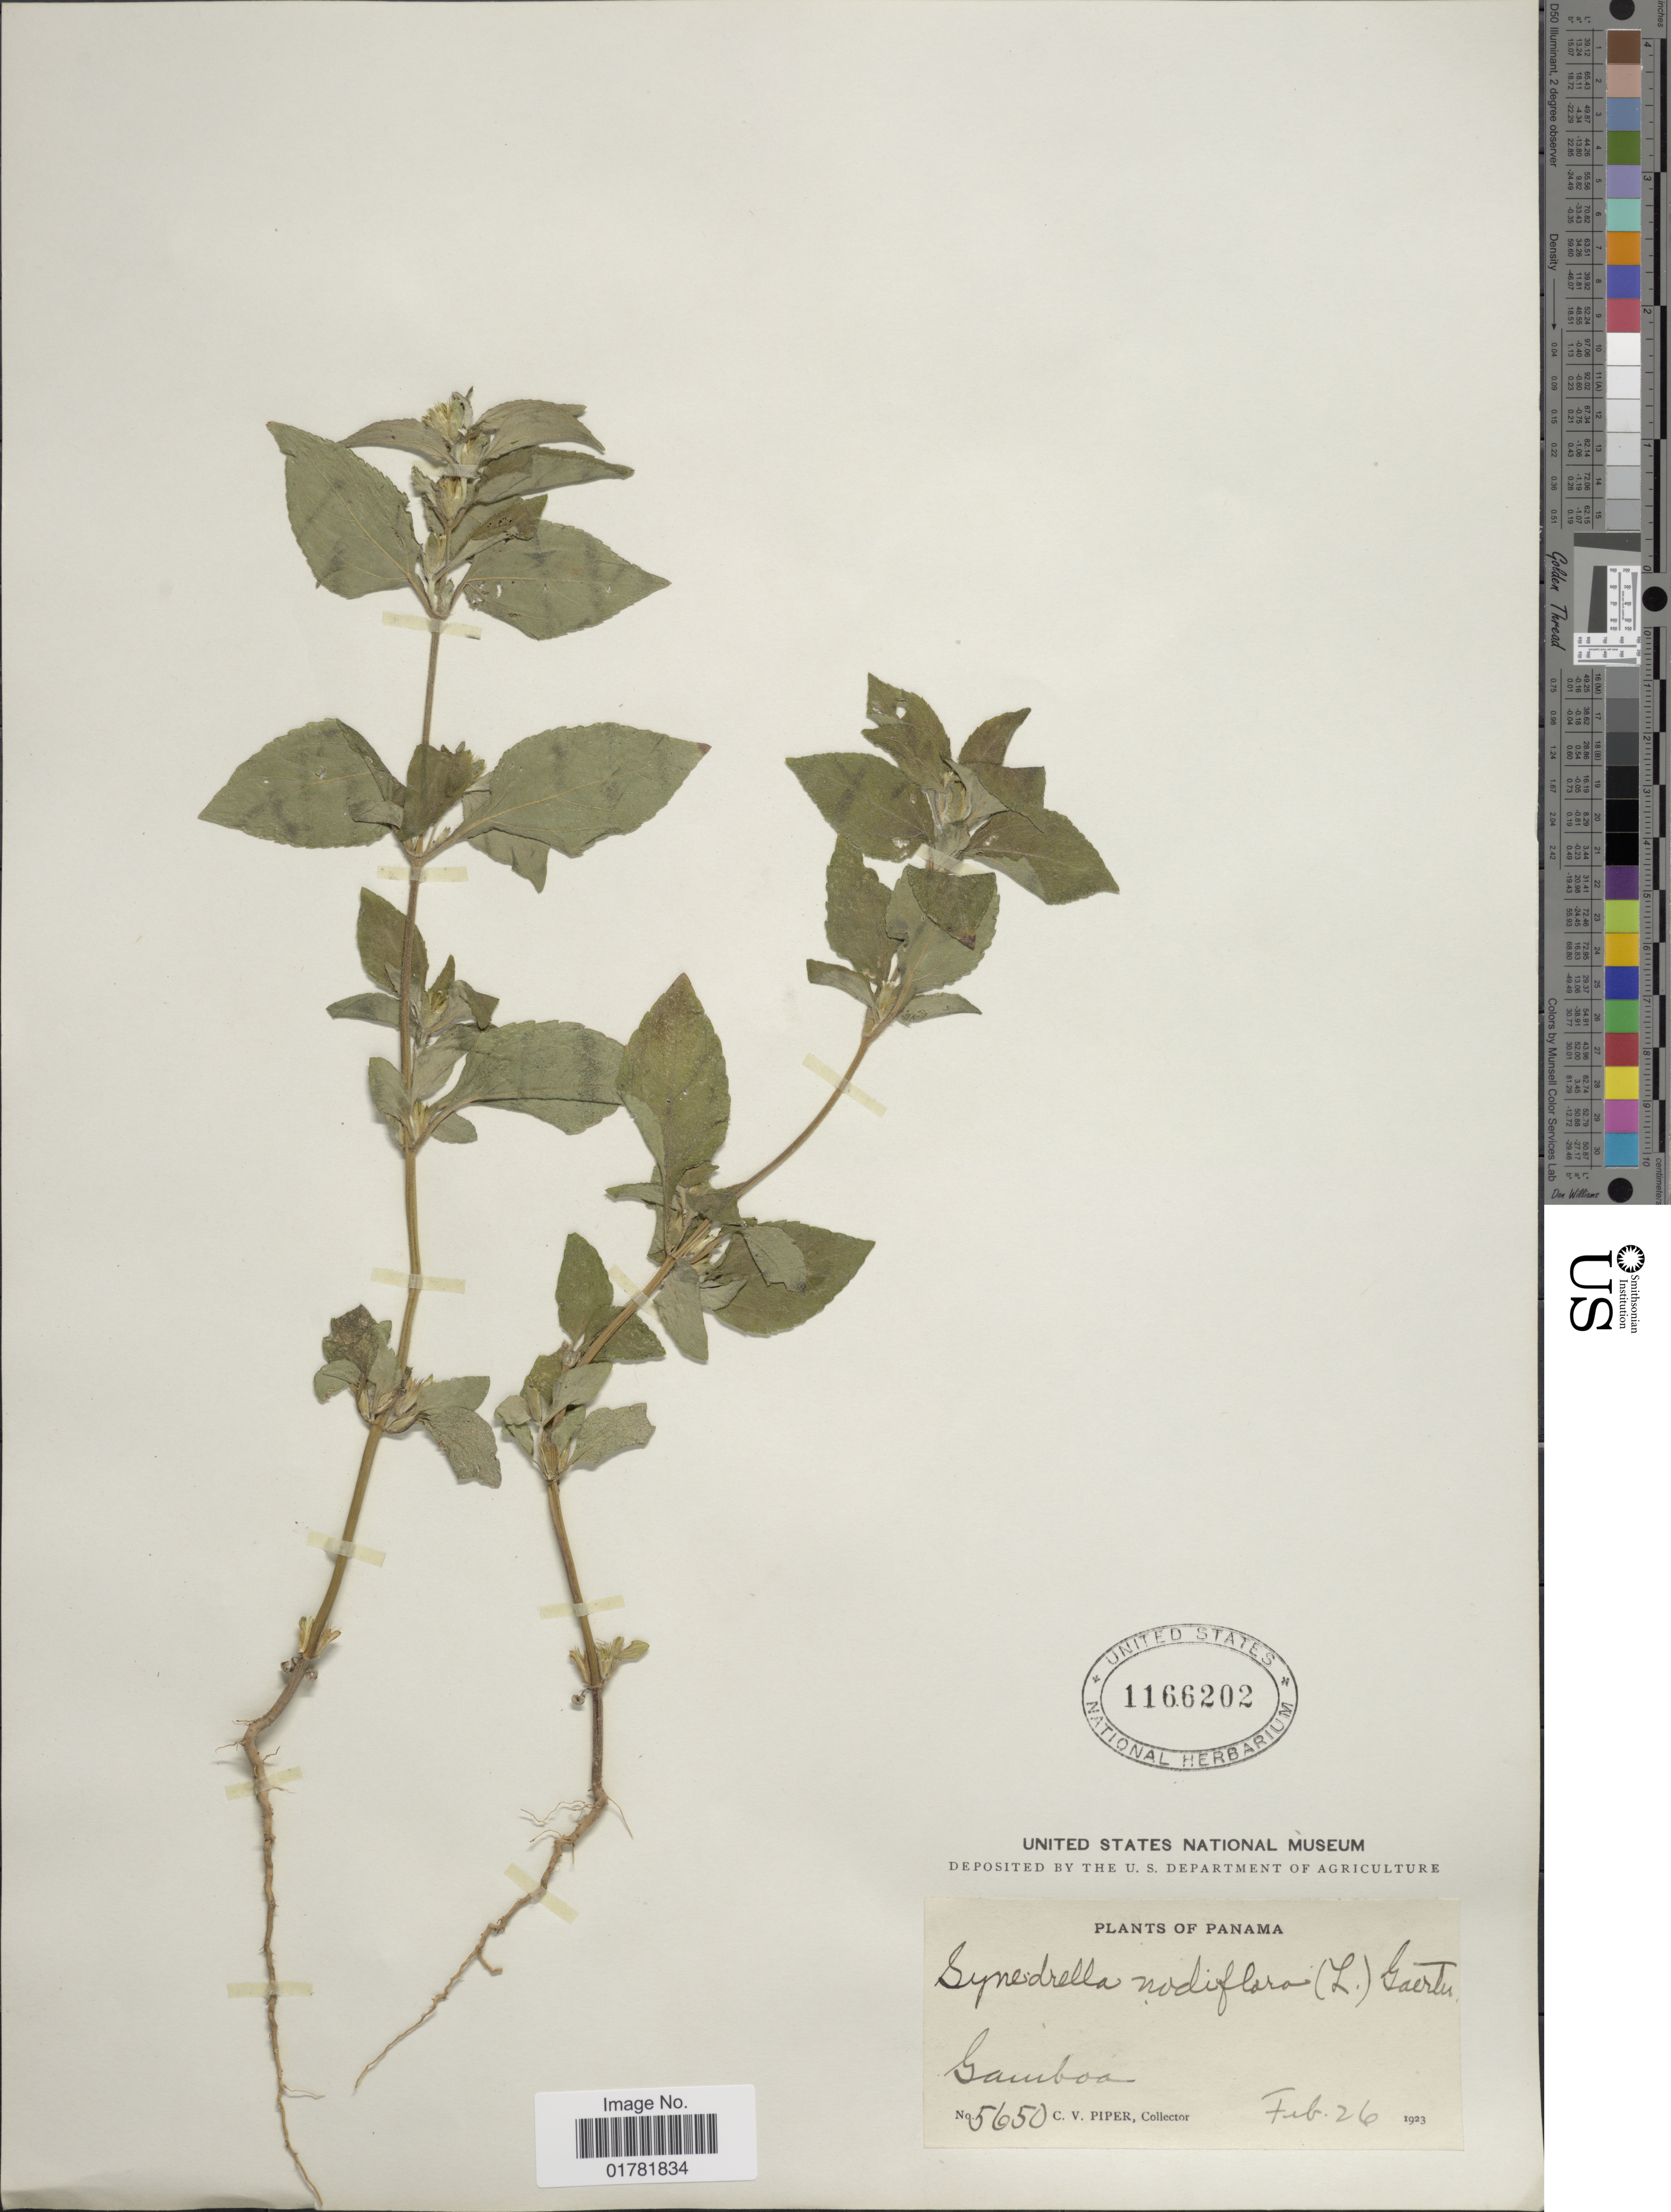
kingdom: Plantae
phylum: Tracheophyta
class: Magnoliopsida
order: Asterales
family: Asteraceae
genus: Synedrella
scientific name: Synedrella nodiflora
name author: (L.) Gaertn.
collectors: C. V. Piper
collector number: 5650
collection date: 1923-02-26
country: Panama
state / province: Colón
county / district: Canal Zone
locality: Gamboa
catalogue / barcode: US 1166202